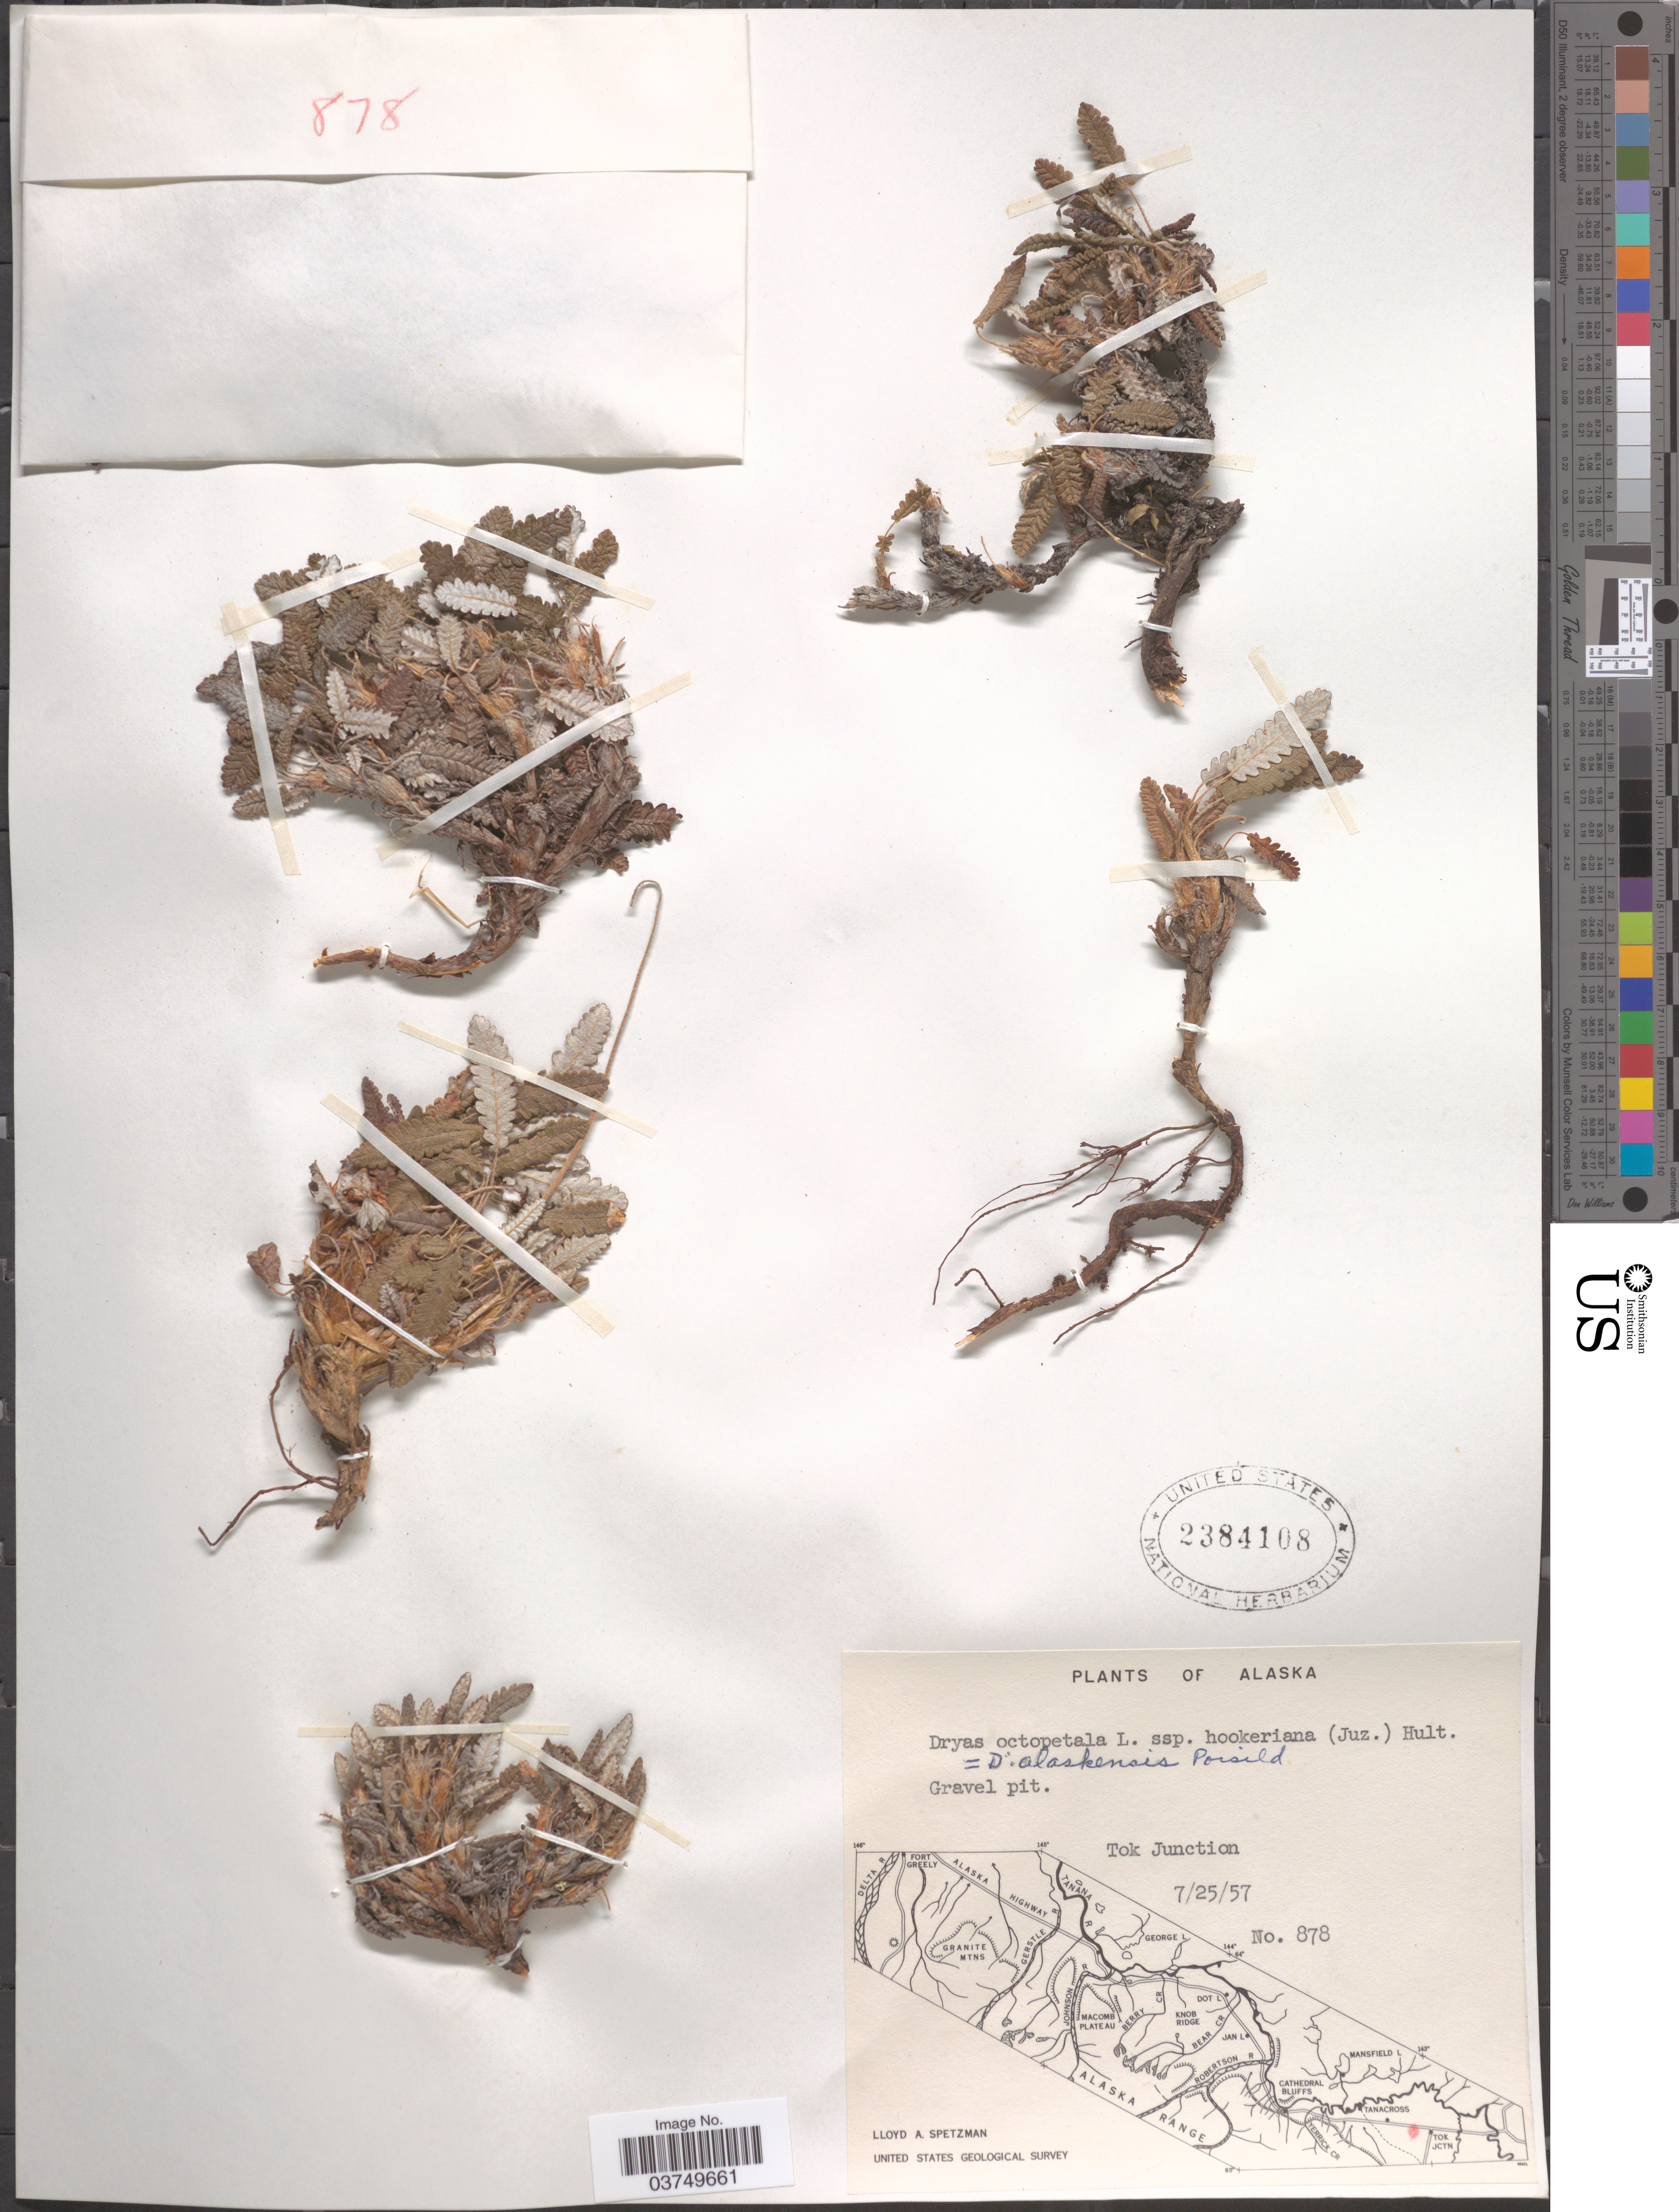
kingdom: Plantae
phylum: Tracheophyta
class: Magnoliopsida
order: Rosales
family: Rosaceae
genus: Dryas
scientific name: Dryas octopetala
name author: L.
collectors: L. Spetzman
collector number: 878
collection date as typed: Transcribed d/m/y: 25/7/57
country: United States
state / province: Alaska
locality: Tok Junction.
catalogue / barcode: US 2384108